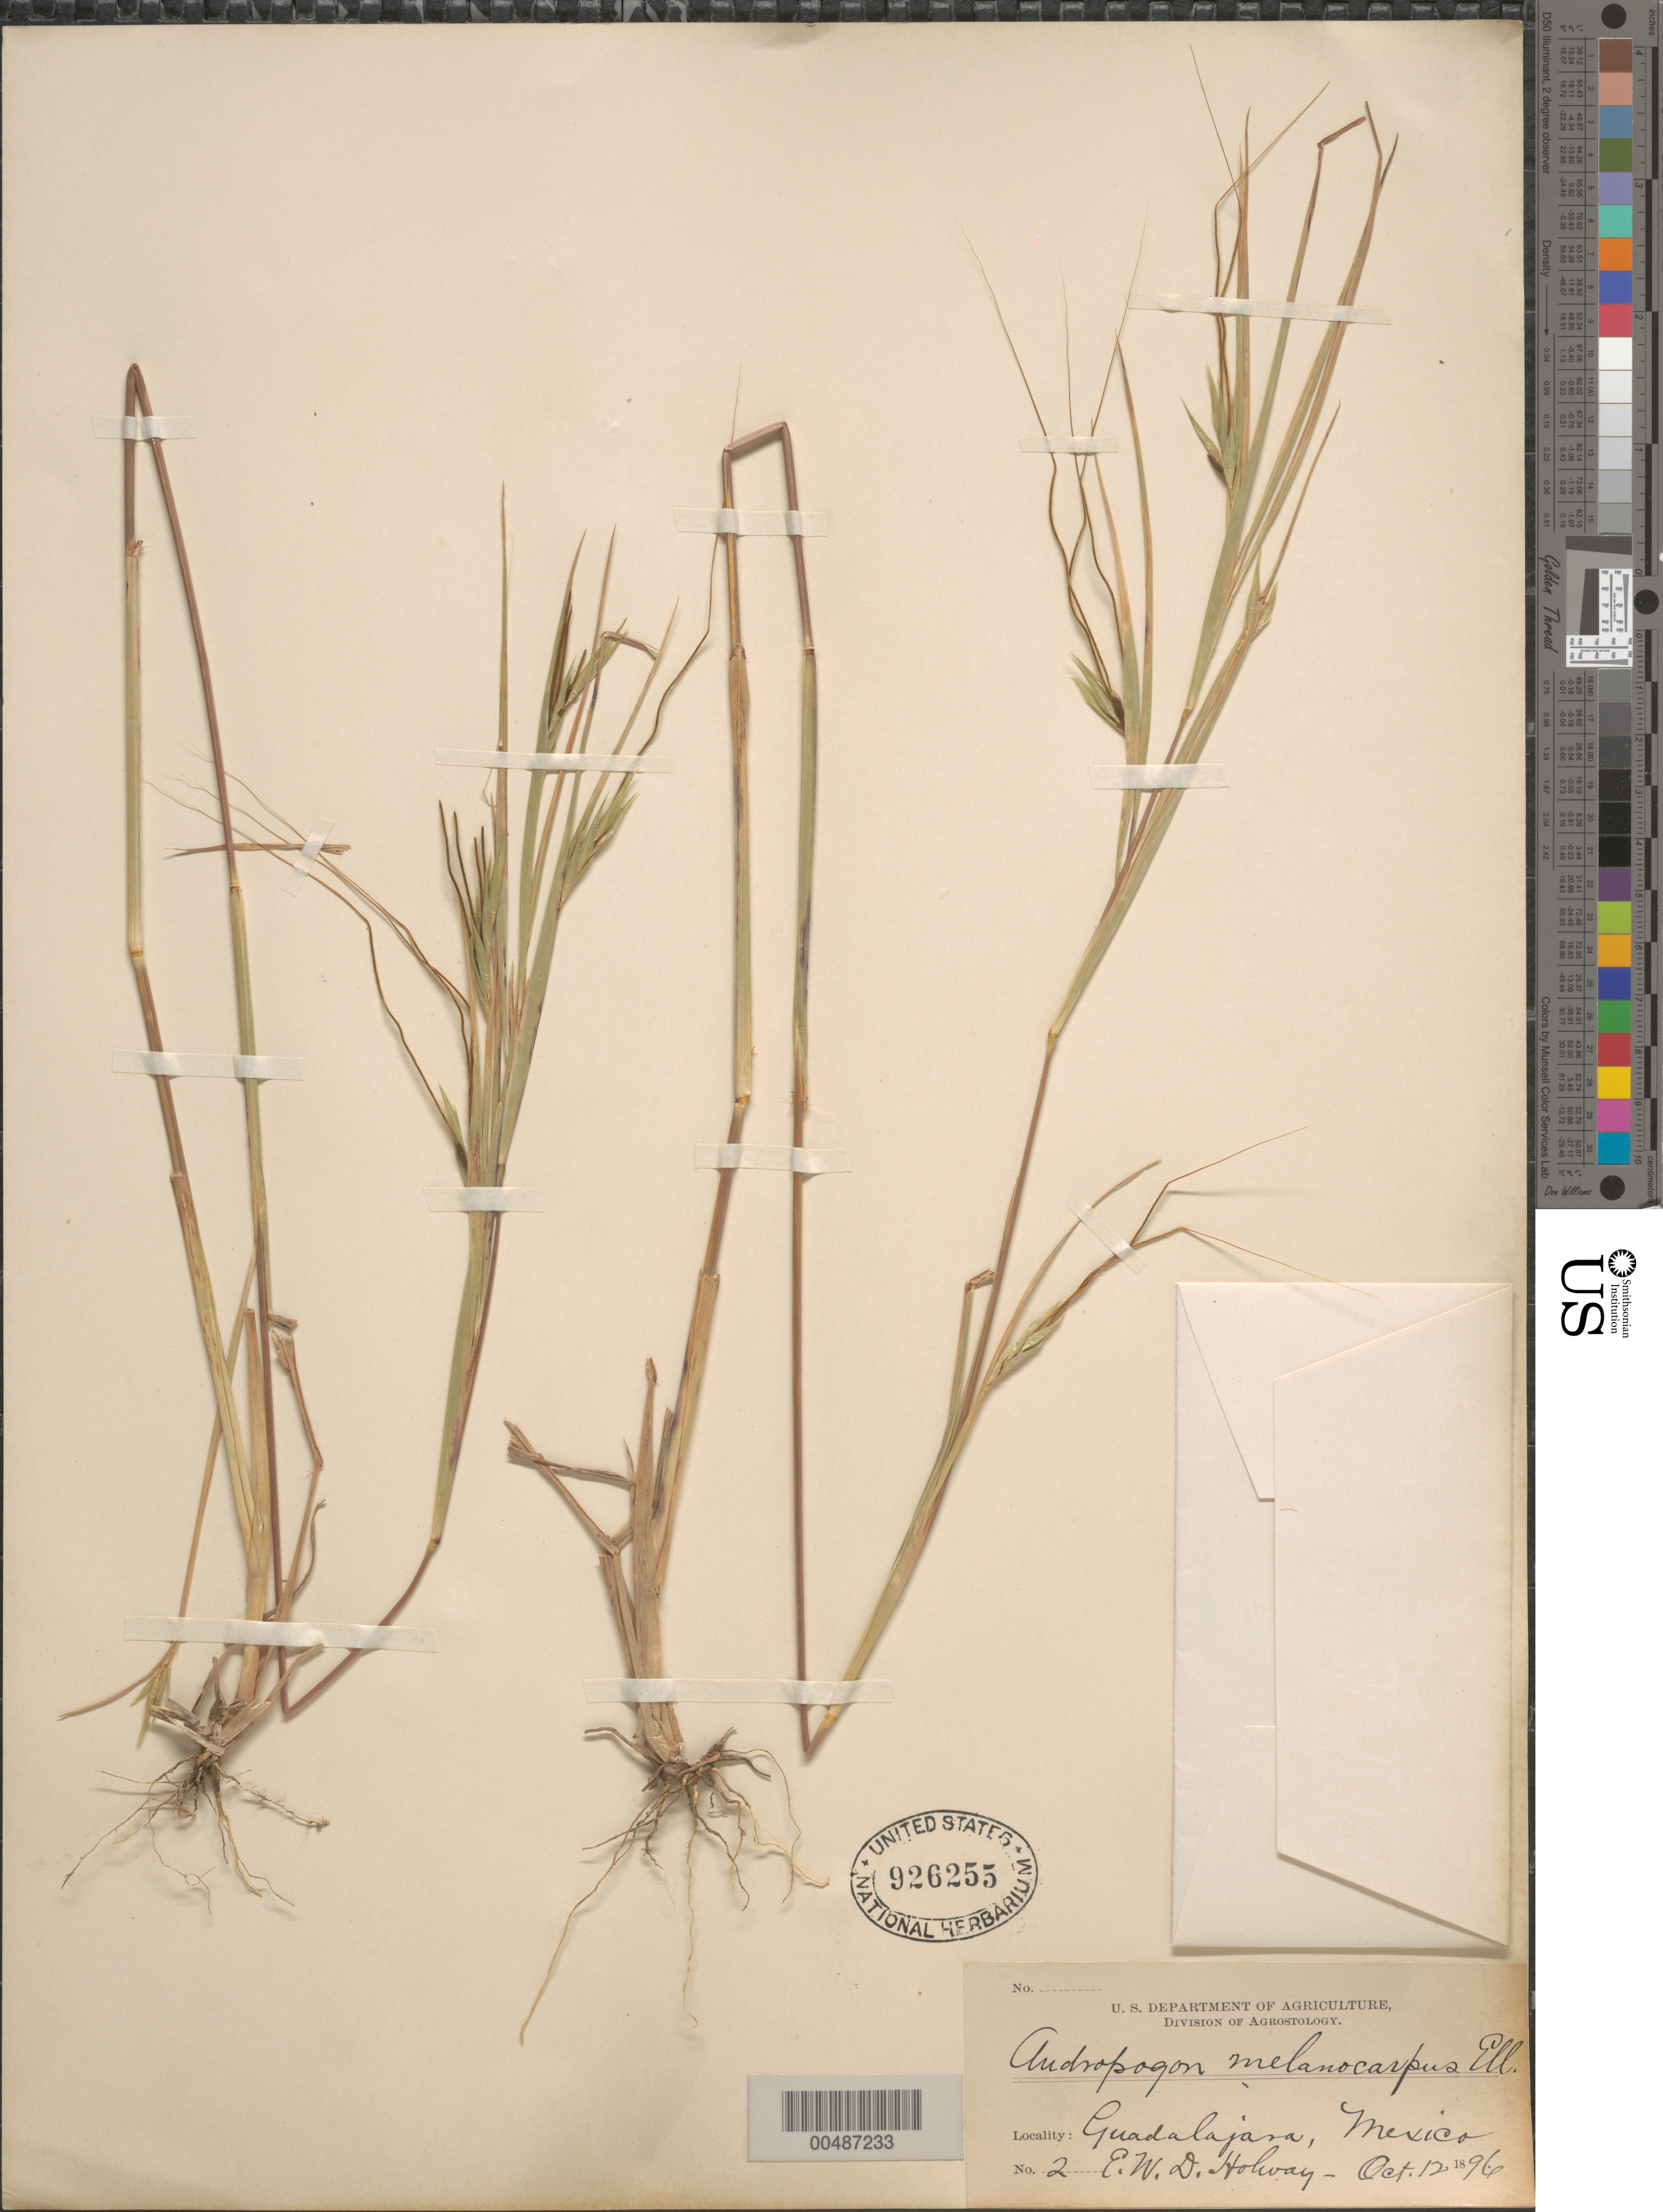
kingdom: Plantae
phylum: Tracheophyta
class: Liliopsida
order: Poales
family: Poaceae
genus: Heteropogon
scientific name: Heteropogon melanocarpus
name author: (Elliott) Benth.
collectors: E. W. D. Holway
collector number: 2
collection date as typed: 12 Oct 1896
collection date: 1896-10-12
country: Mexico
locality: Guadalajara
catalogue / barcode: US 926255